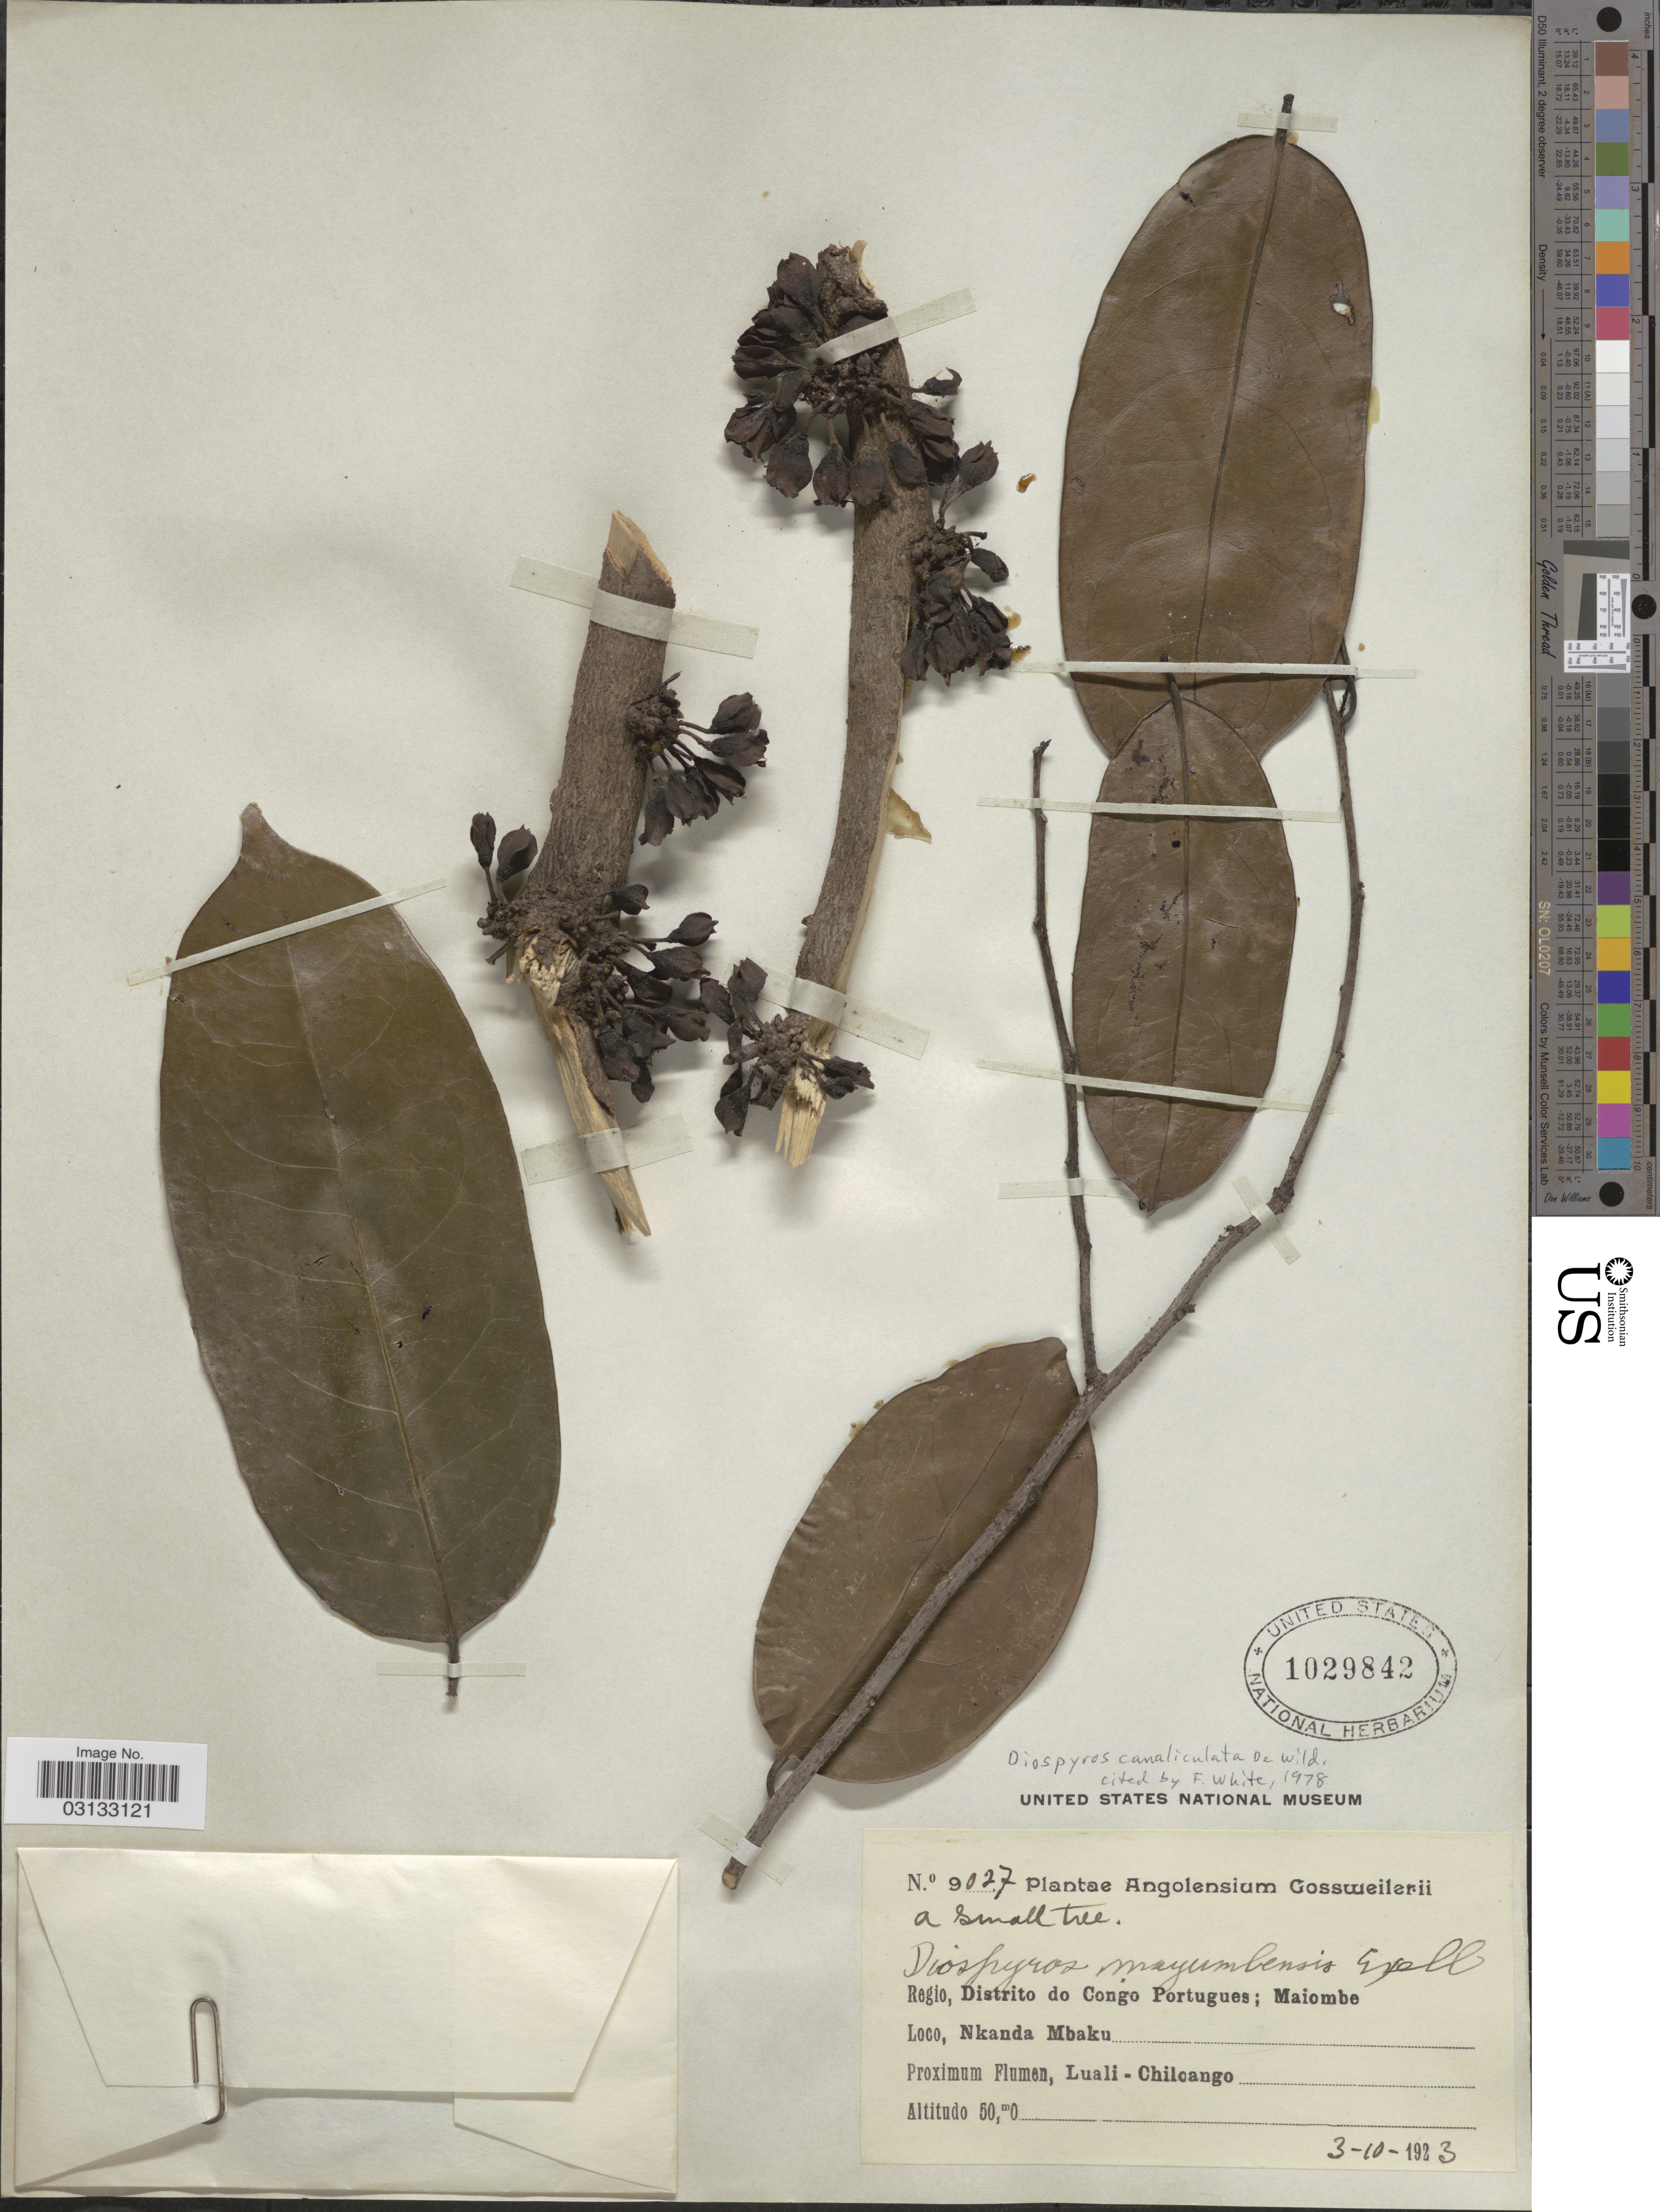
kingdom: Plantae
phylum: Tracheophyta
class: Magnoliopsida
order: Ericales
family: Ebenaceae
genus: Diospyros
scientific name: Diospyros canaliculata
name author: De Wild.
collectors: -. Gossweiler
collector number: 9027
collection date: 1923-10-03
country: Angola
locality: Regio, Distrito do Congo Portugues; Maiombe, Nkanda Mbaku, Luali-Chilcango.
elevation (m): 50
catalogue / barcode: US 1029842